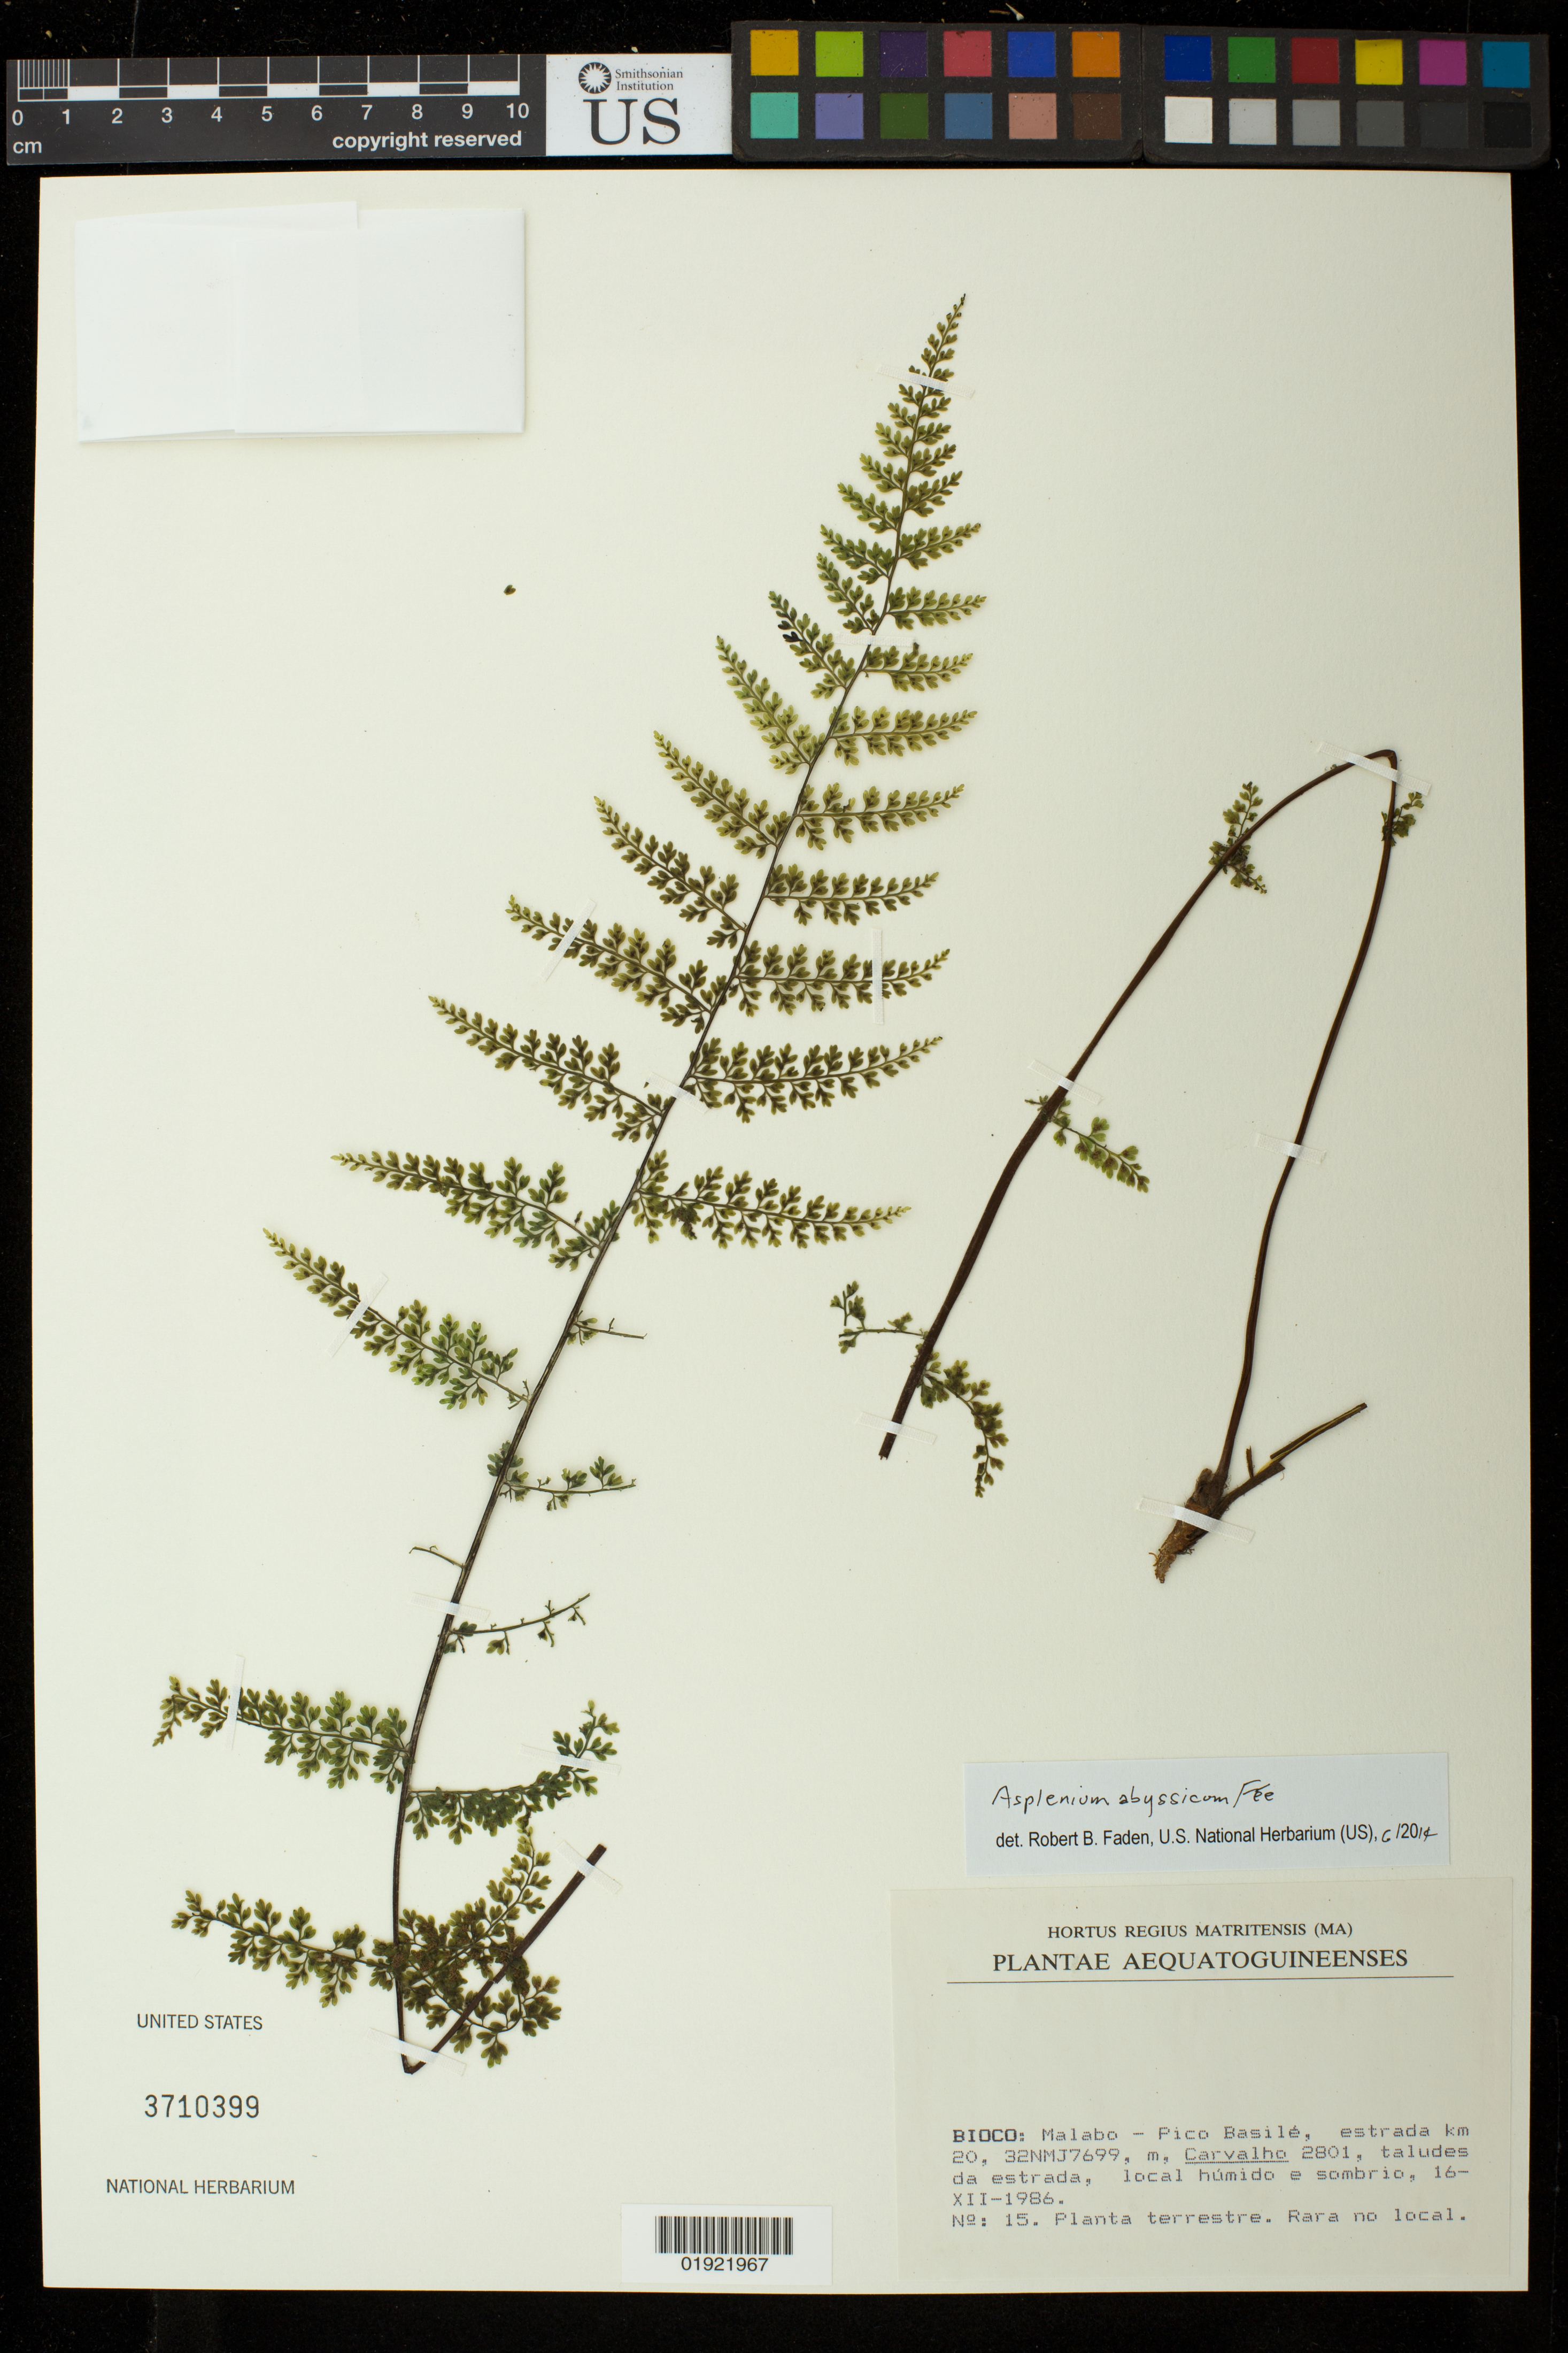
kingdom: Plantae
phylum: Tracheophyta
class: Polypodiopsida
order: Polypodiales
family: Aspleniaceae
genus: Asplenium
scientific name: Asplenium abyssinicum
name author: Fée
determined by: Faden, Robert B., (US), Smithsonian Institution - National Museum of Natural History (UNITED STATES)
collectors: Carvalho, --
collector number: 2801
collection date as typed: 16-XII-1986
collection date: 1986-12-16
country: Equatorial Guinea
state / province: Bioko Norte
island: Bioko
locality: Malabo-Pico Basile, estrada km 20, 32NMJ7699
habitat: taludes da estrada, local humido e sombrio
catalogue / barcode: US 3710399